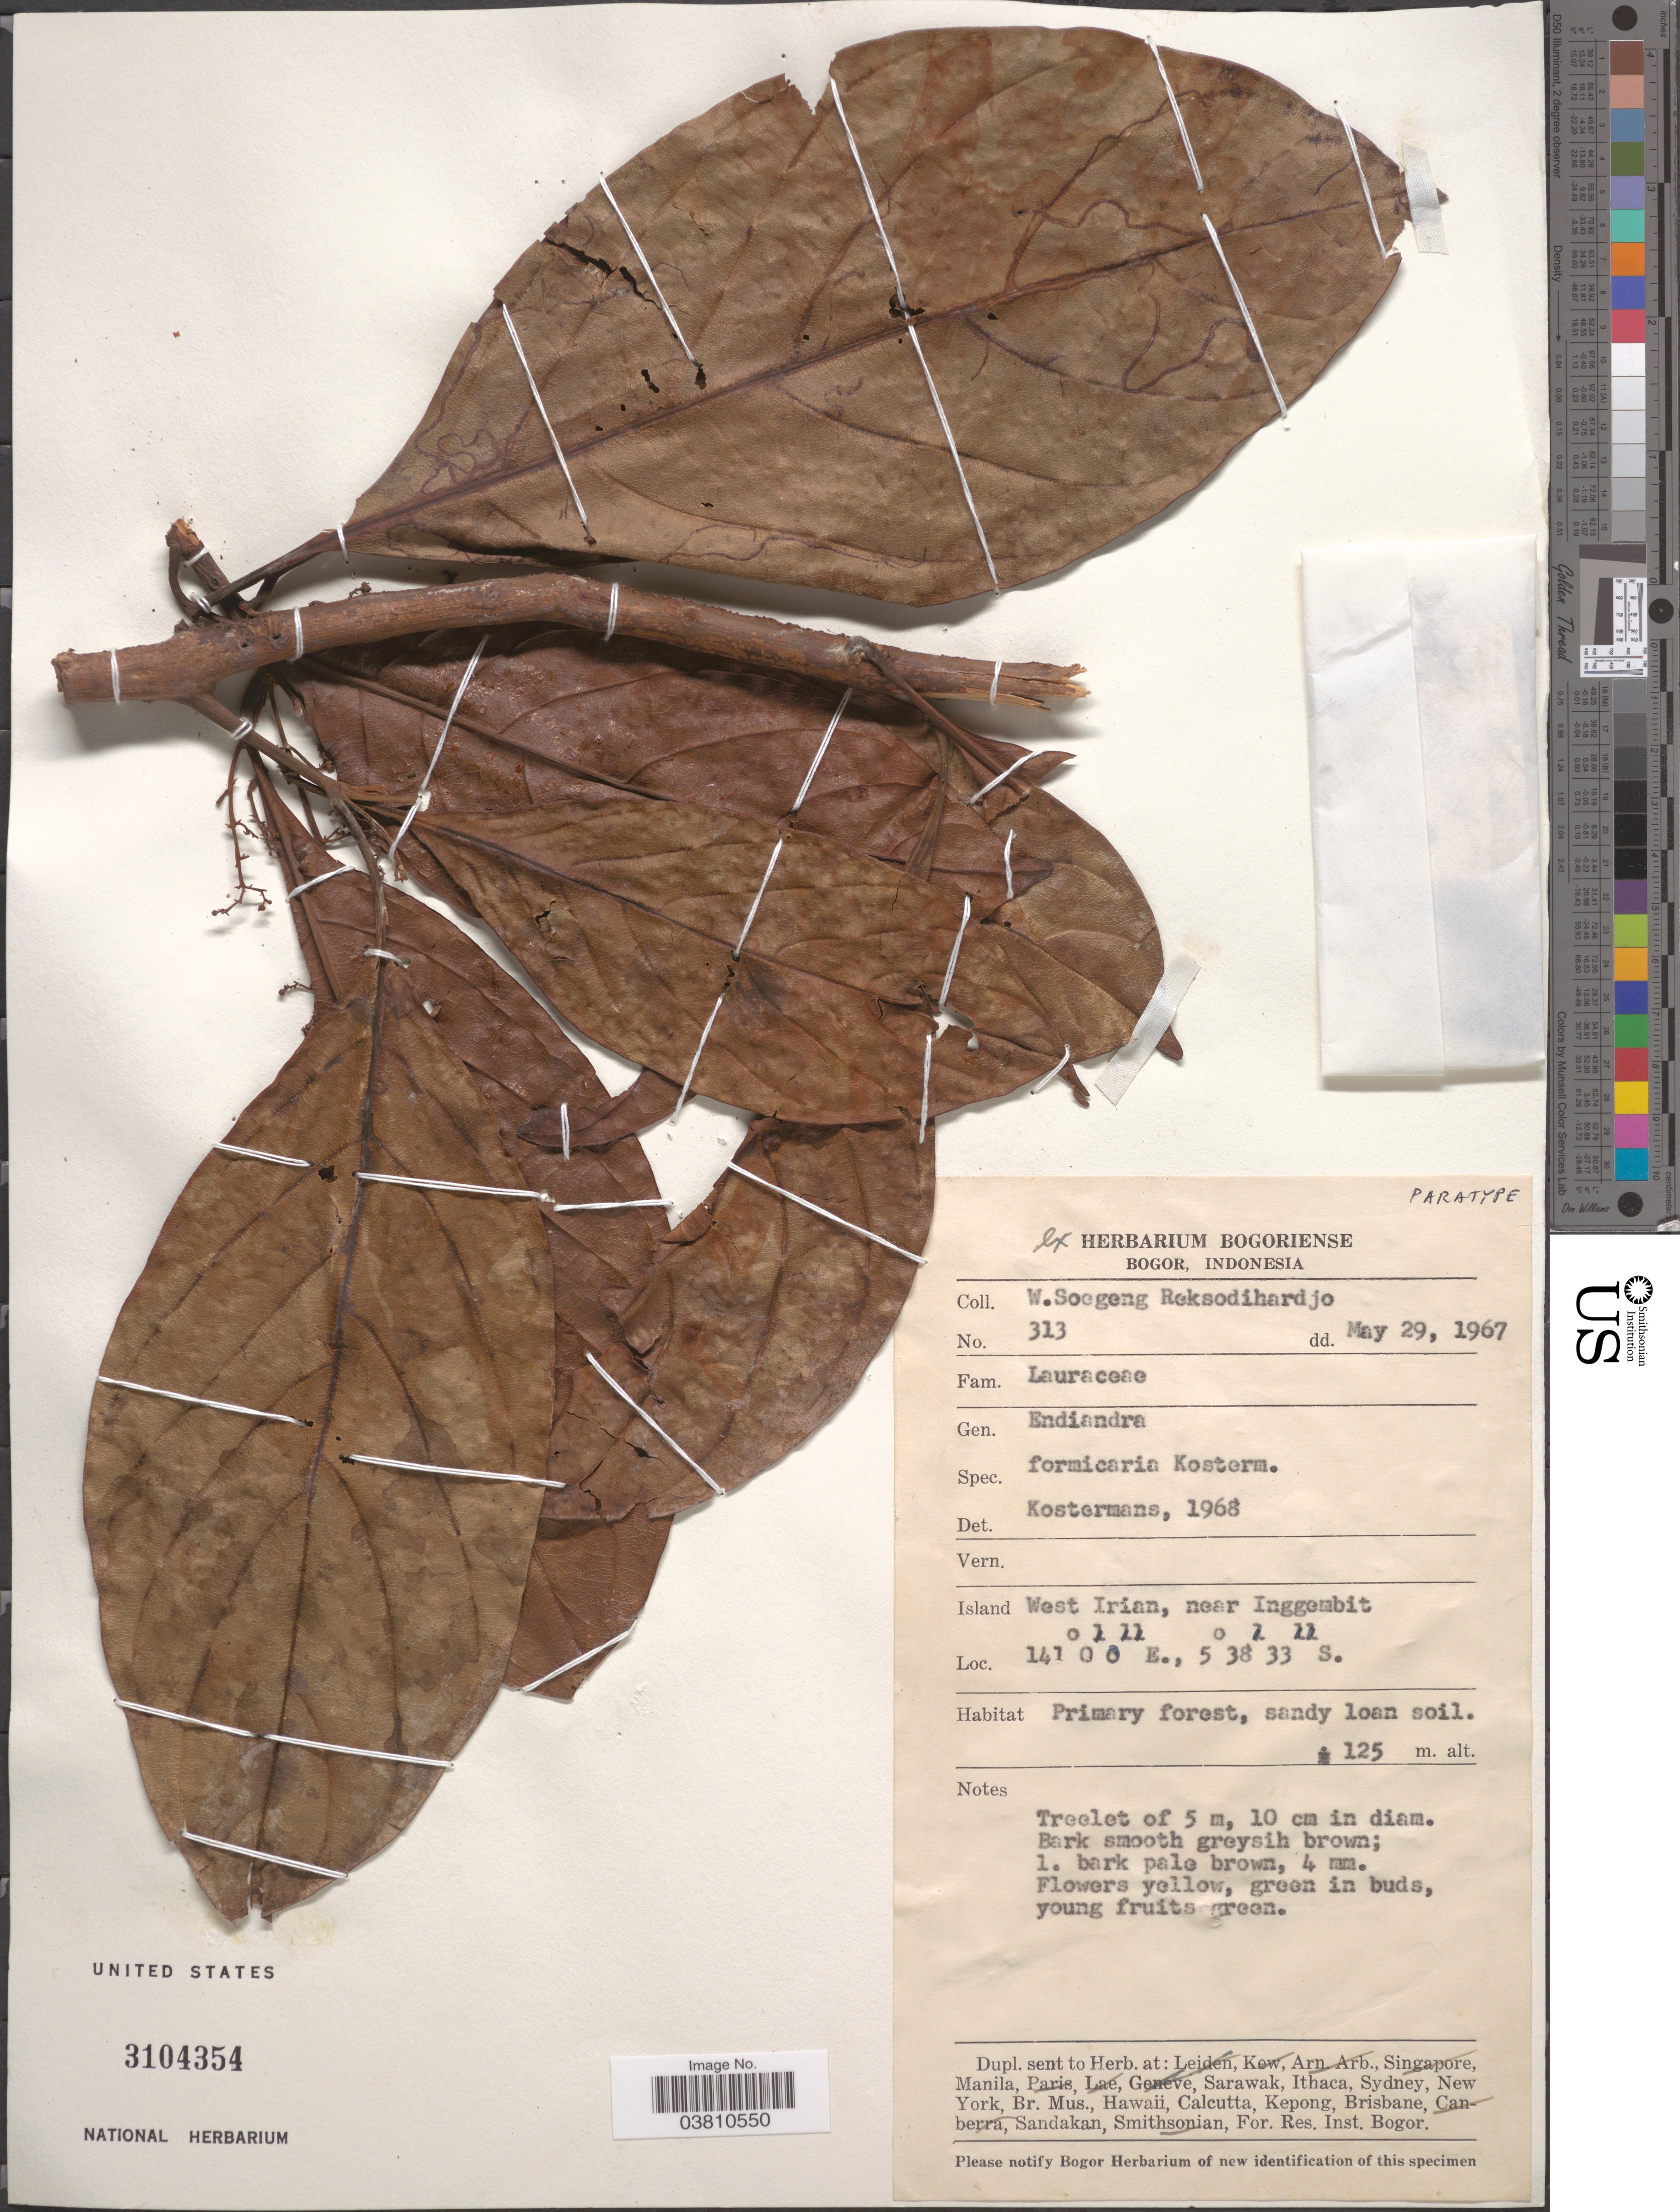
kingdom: Plantae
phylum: Tracheophyta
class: Magnoliopsida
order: Laurales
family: Lauraceae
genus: Endiandra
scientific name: Endiandra formicaria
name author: Kosterm.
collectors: W. Soegeng-Reksodihardjo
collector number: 313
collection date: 1967-05-29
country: Indonesia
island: New Guinea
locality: Island West Irian, near Inggembit.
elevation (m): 125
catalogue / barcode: US 3104354